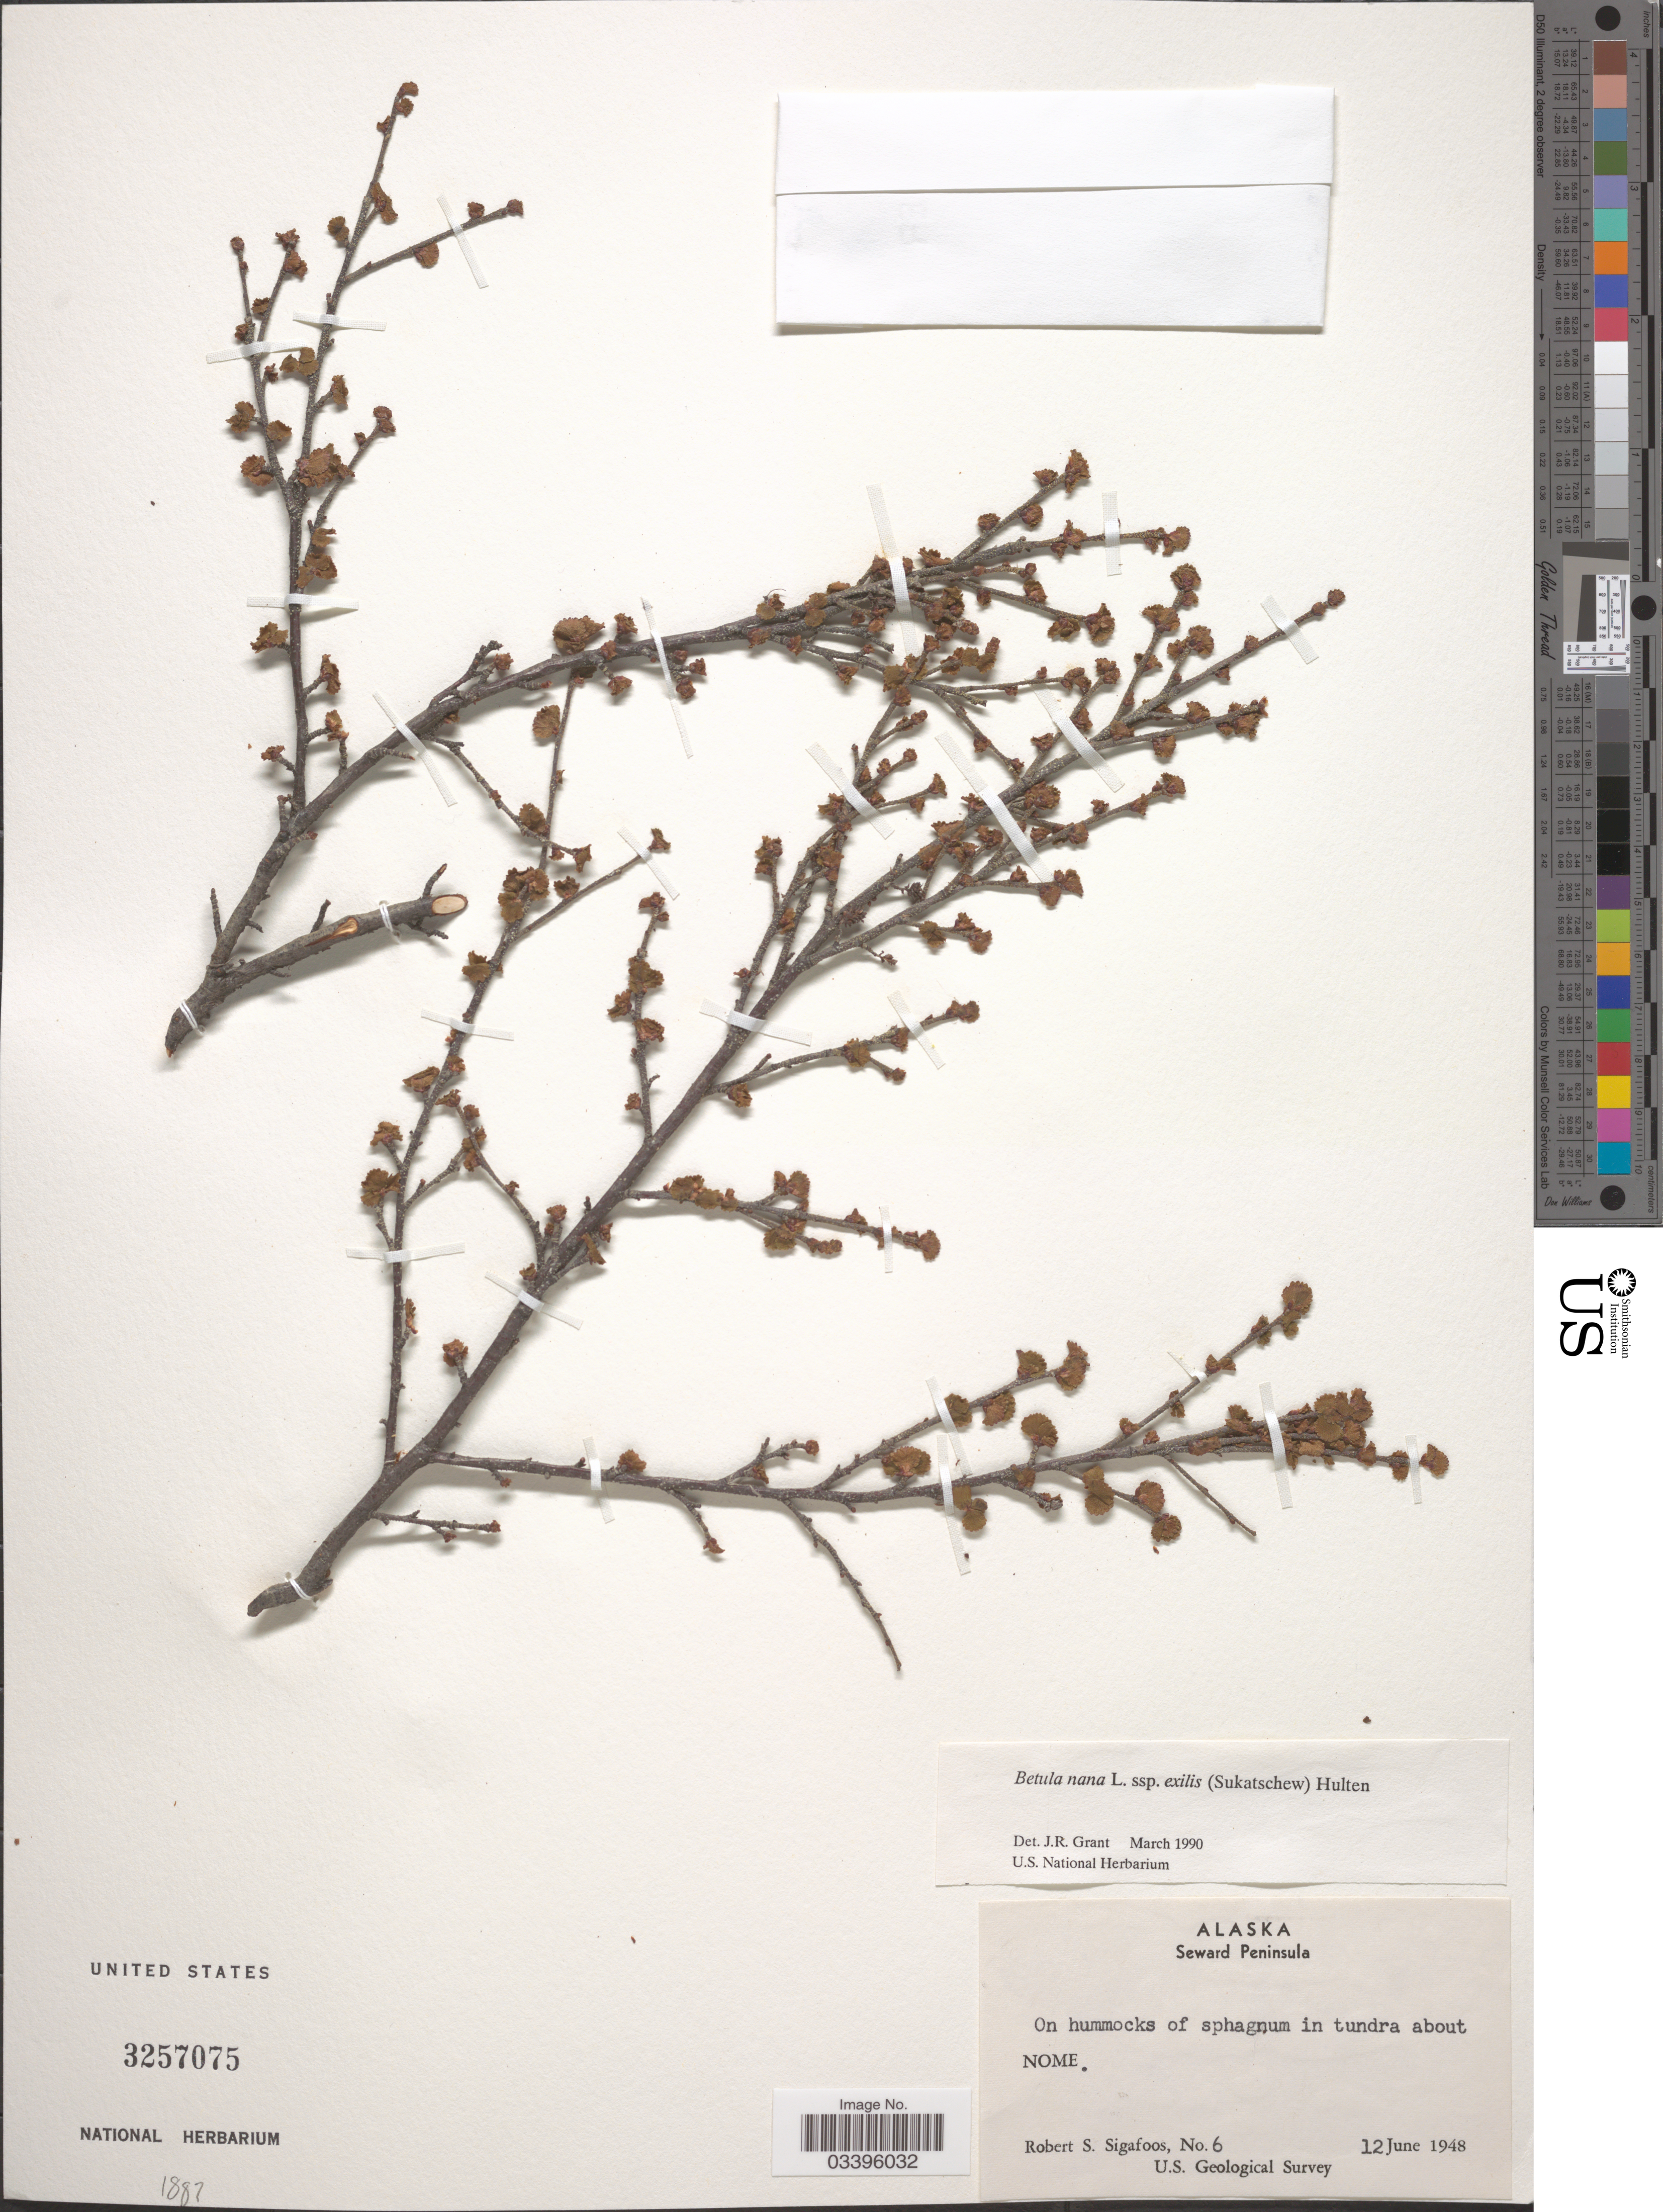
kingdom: Plantae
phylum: Tracheophyta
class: Magnoliopsida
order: Fagales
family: Betulaceae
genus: Betula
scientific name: Betula nana subsp. exilis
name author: L.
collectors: R. Sigafoos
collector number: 6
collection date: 1948-06-12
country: United States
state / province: Alaska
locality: Seward Peninsula. In tundra about Nome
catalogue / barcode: US 3257075